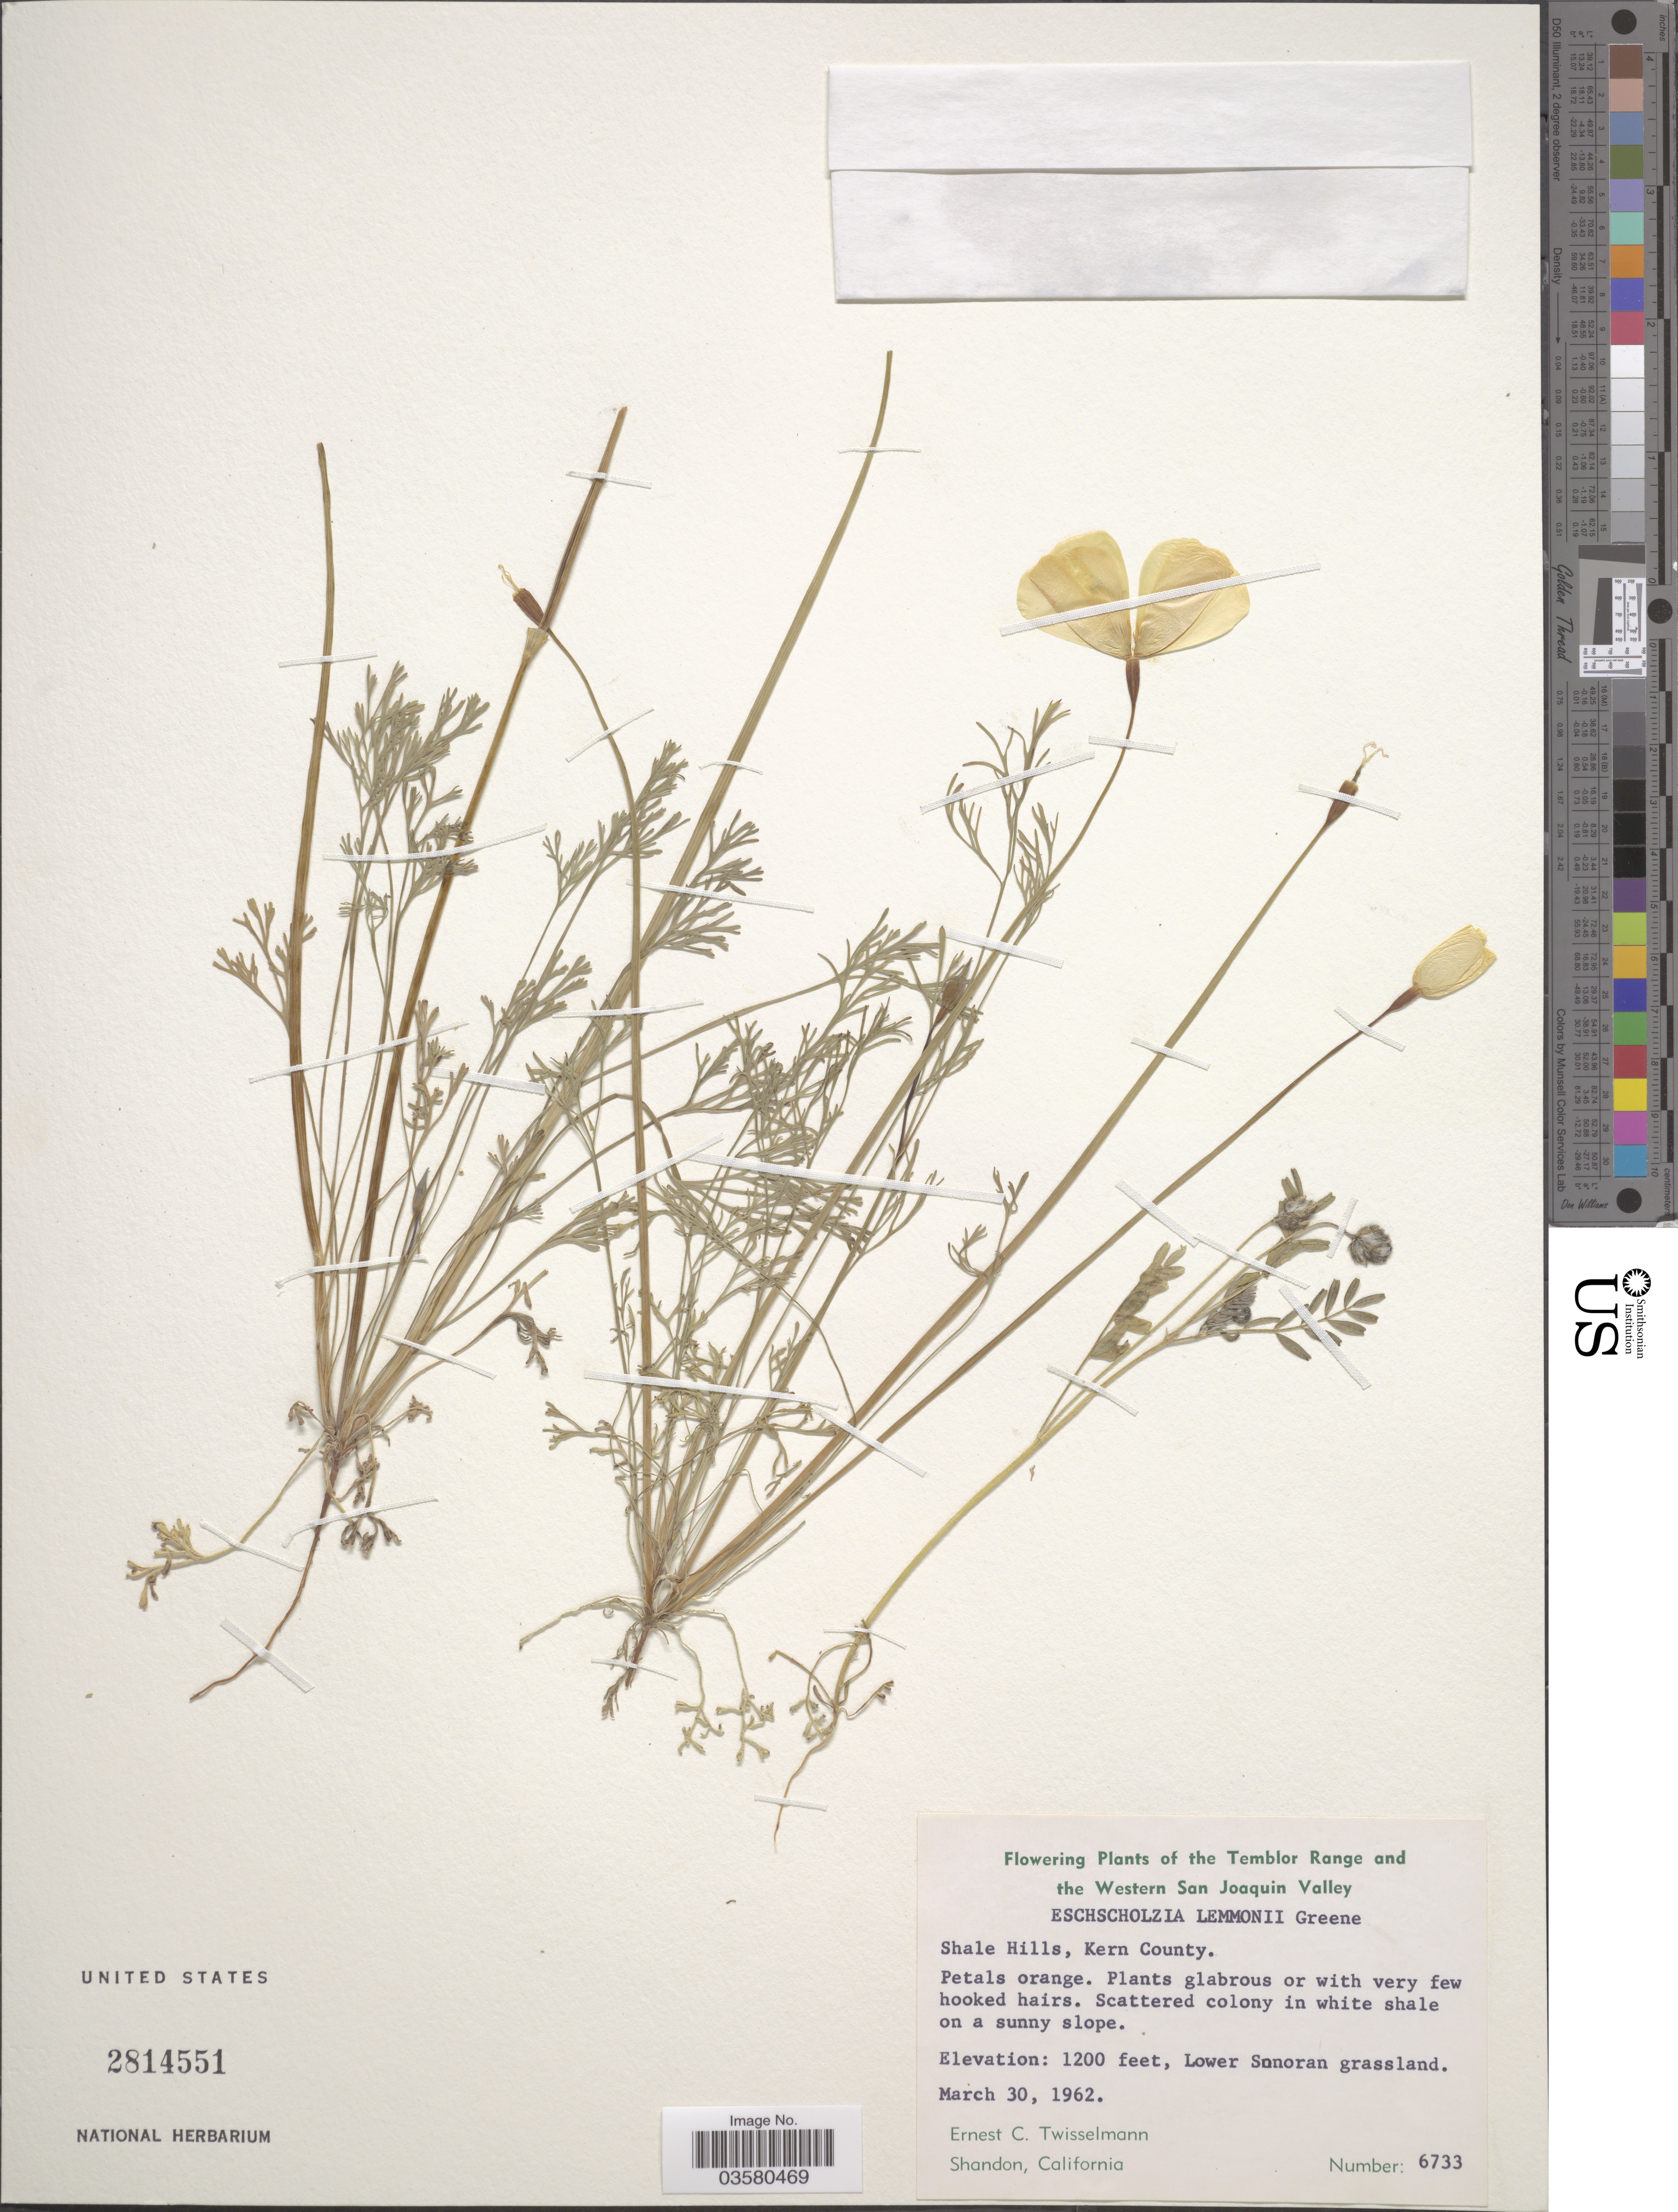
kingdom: Plantae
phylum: Tracheophyta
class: Magnoliopsida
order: Ranunculales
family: Papaveraceae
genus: Eschscholzia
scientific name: Eschscholzia lemmonii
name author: Greene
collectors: E. Twisselmann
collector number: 6733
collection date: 1962-03-30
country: United States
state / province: California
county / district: Kern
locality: The Temblor Range and the Western San Joaquin Valley. Shale Hills, Kern County. Lower Sonoran grassland.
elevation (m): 366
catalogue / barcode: US 2814551